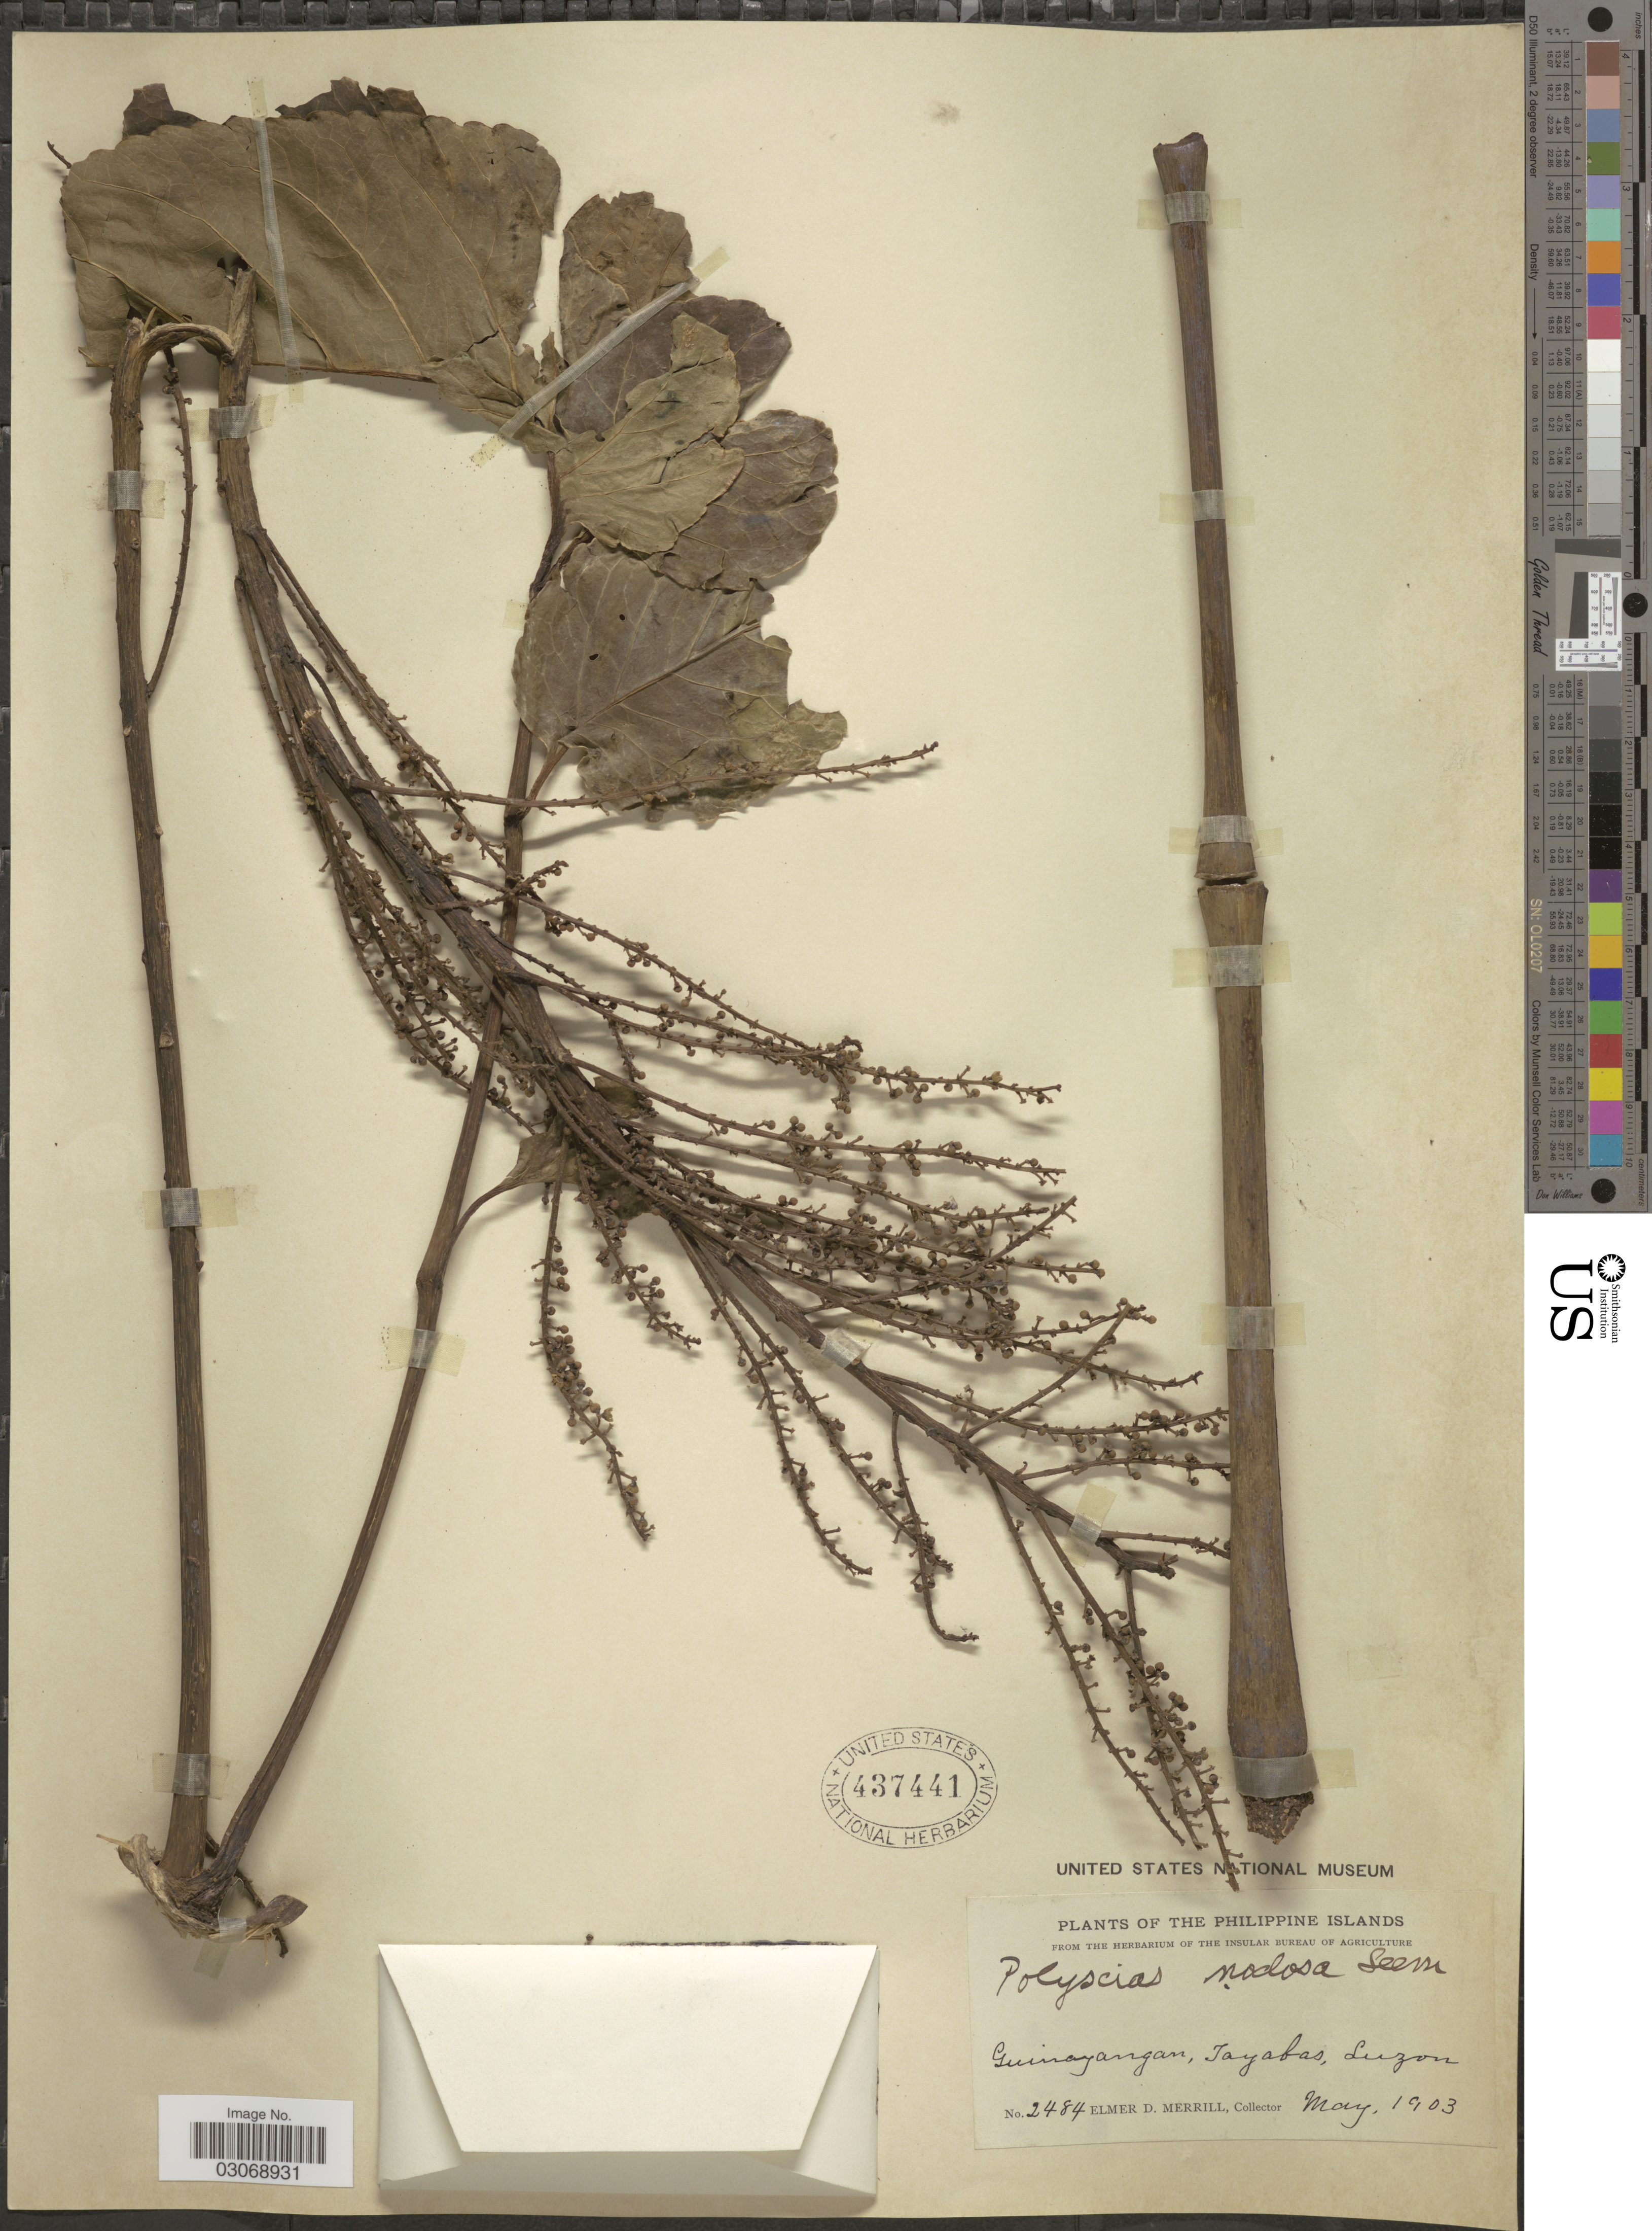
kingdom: Plantae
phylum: Tracheophyta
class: Magnoliopsida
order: Apiales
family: Araliaceae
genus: Polyscias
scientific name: Polyscias nodosa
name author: (Blume) Seem.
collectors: E. D. Merrill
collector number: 2484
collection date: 1903-05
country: Philippines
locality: The Philippine Islands. Guinayangan, Tayabas, Luzon.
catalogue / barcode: US 437441